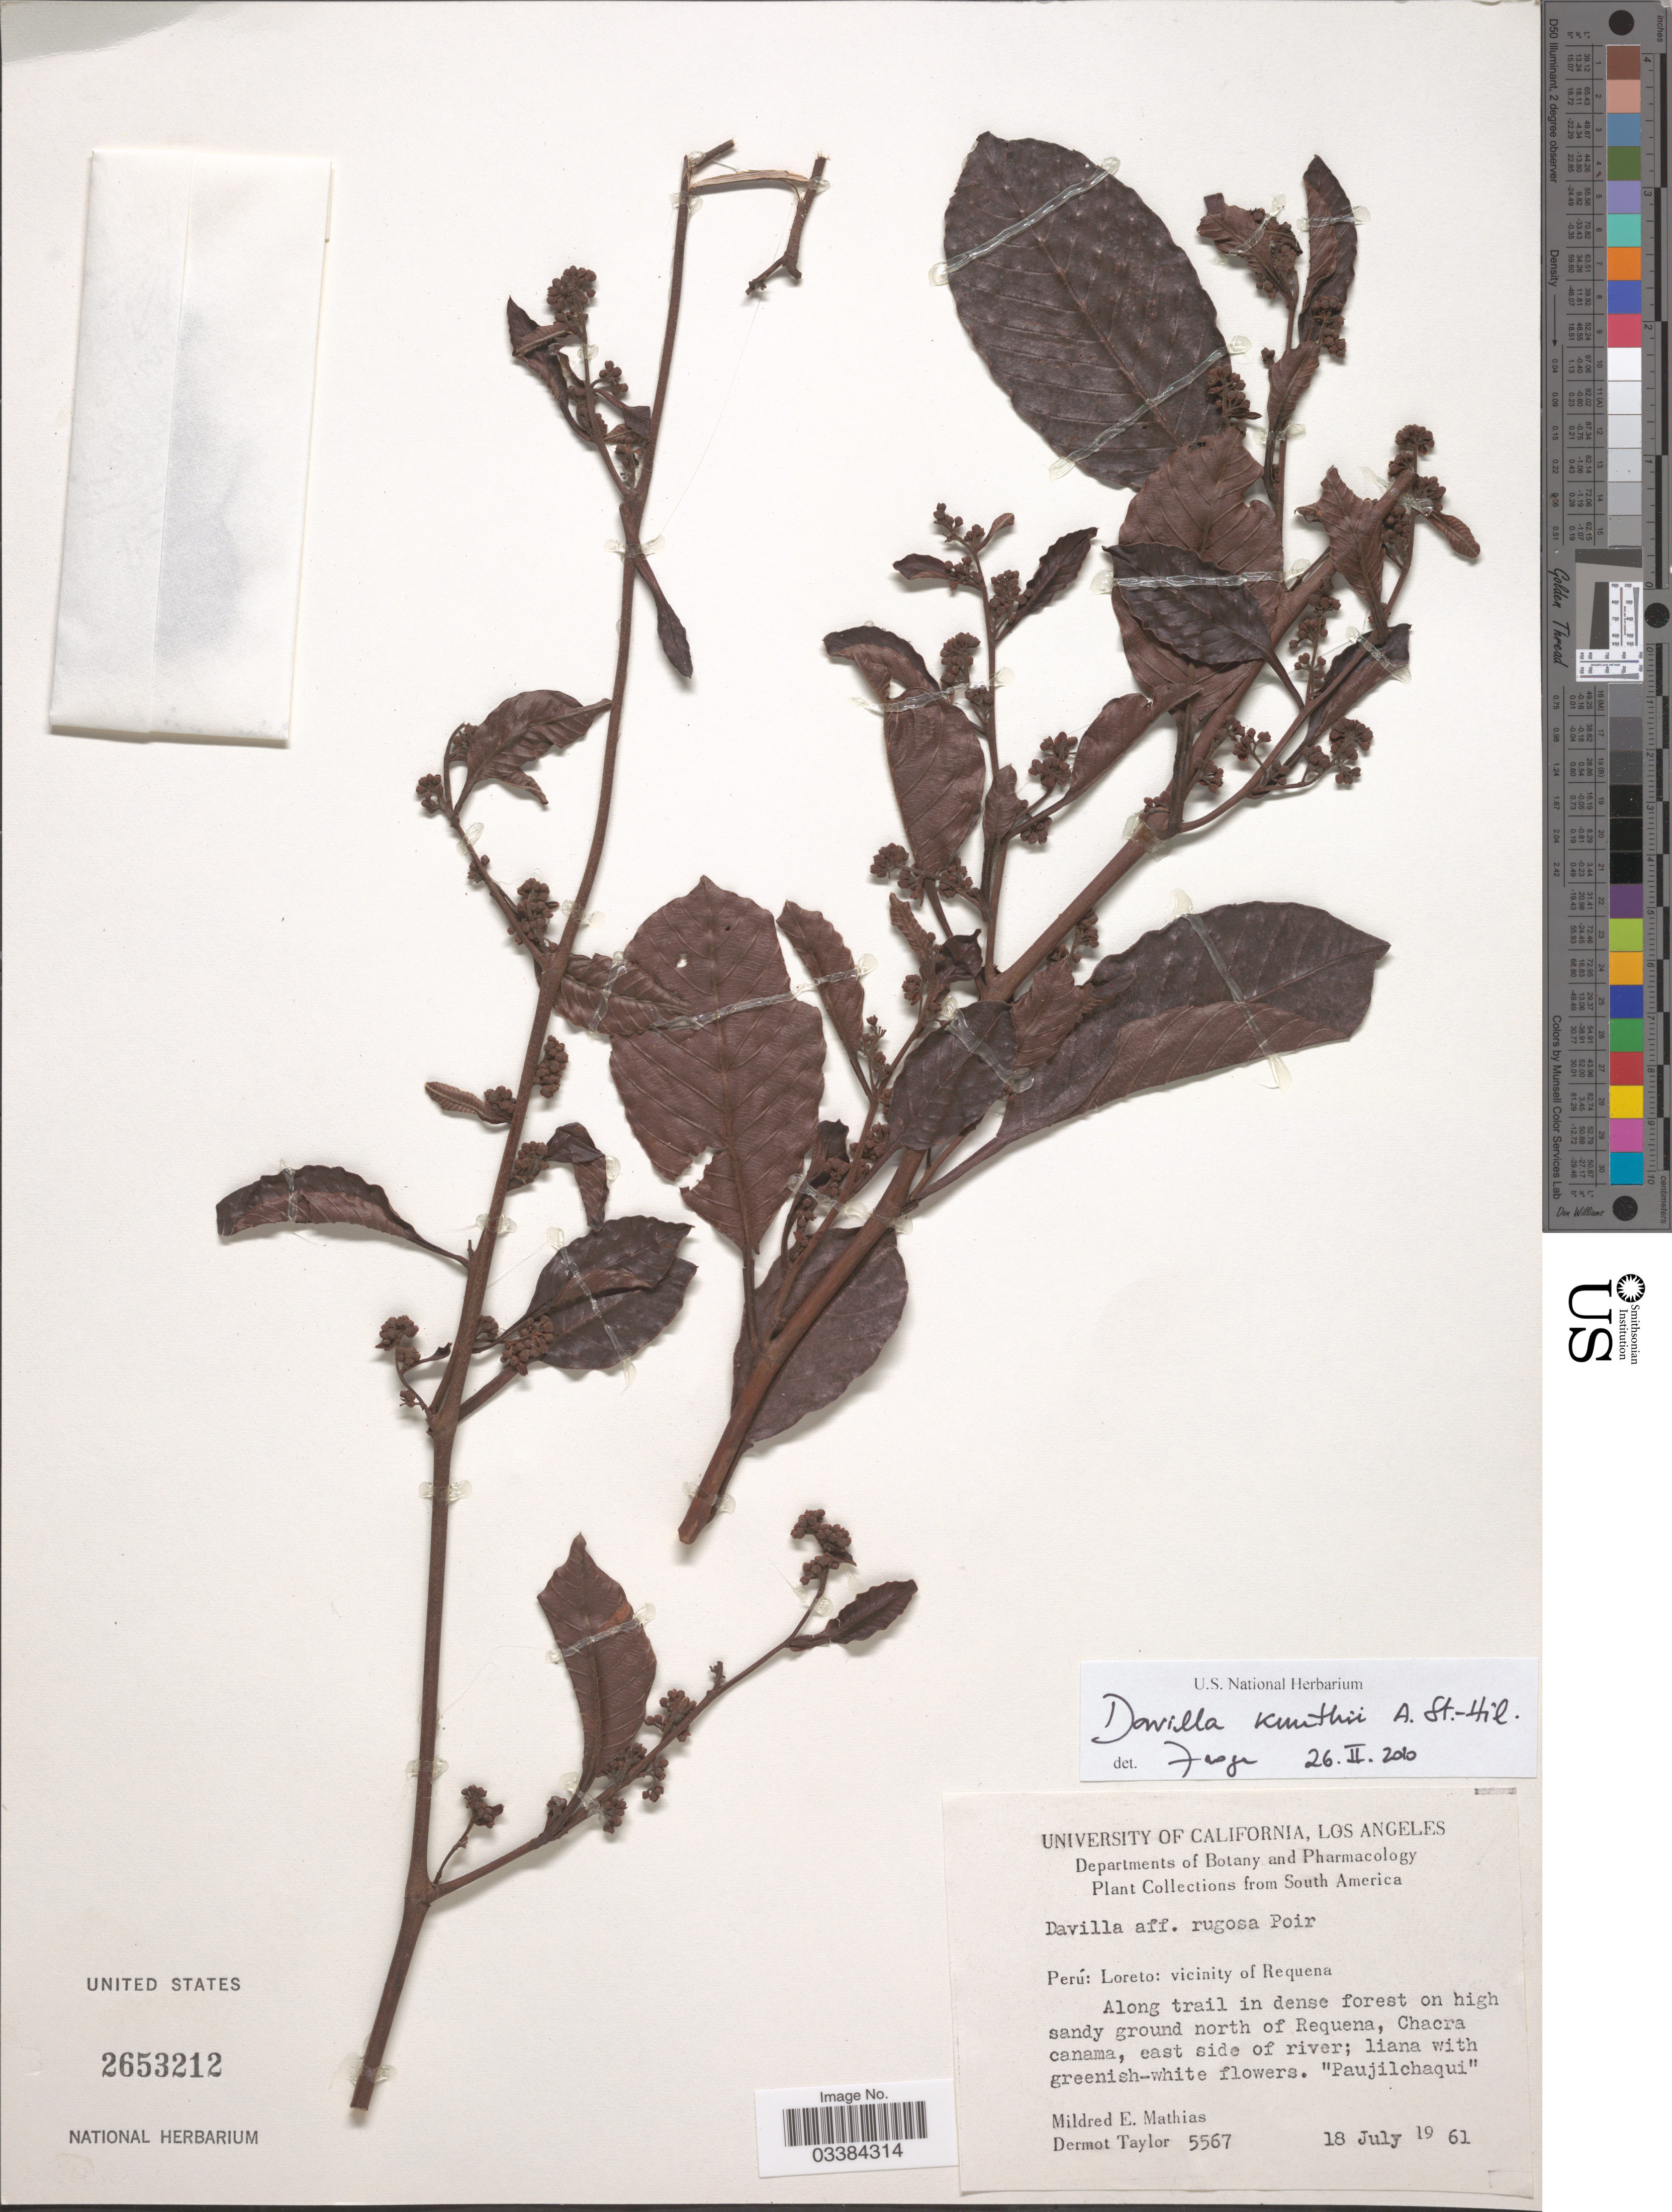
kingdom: Plantae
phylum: Tracheophyta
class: Magnoliopsida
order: Dilleniales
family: Dilleniaceae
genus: Davilla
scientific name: Davilla kunthii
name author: A. St.-Hil.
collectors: M. E. Mathias & D. Taylor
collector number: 5567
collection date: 1961-07-18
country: Peru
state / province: Loreto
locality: Vicinity of Requena. Along trail in dense forest on high sandy ground north of Requena, Chacra canama, east side of river.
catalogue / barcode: US 2653212